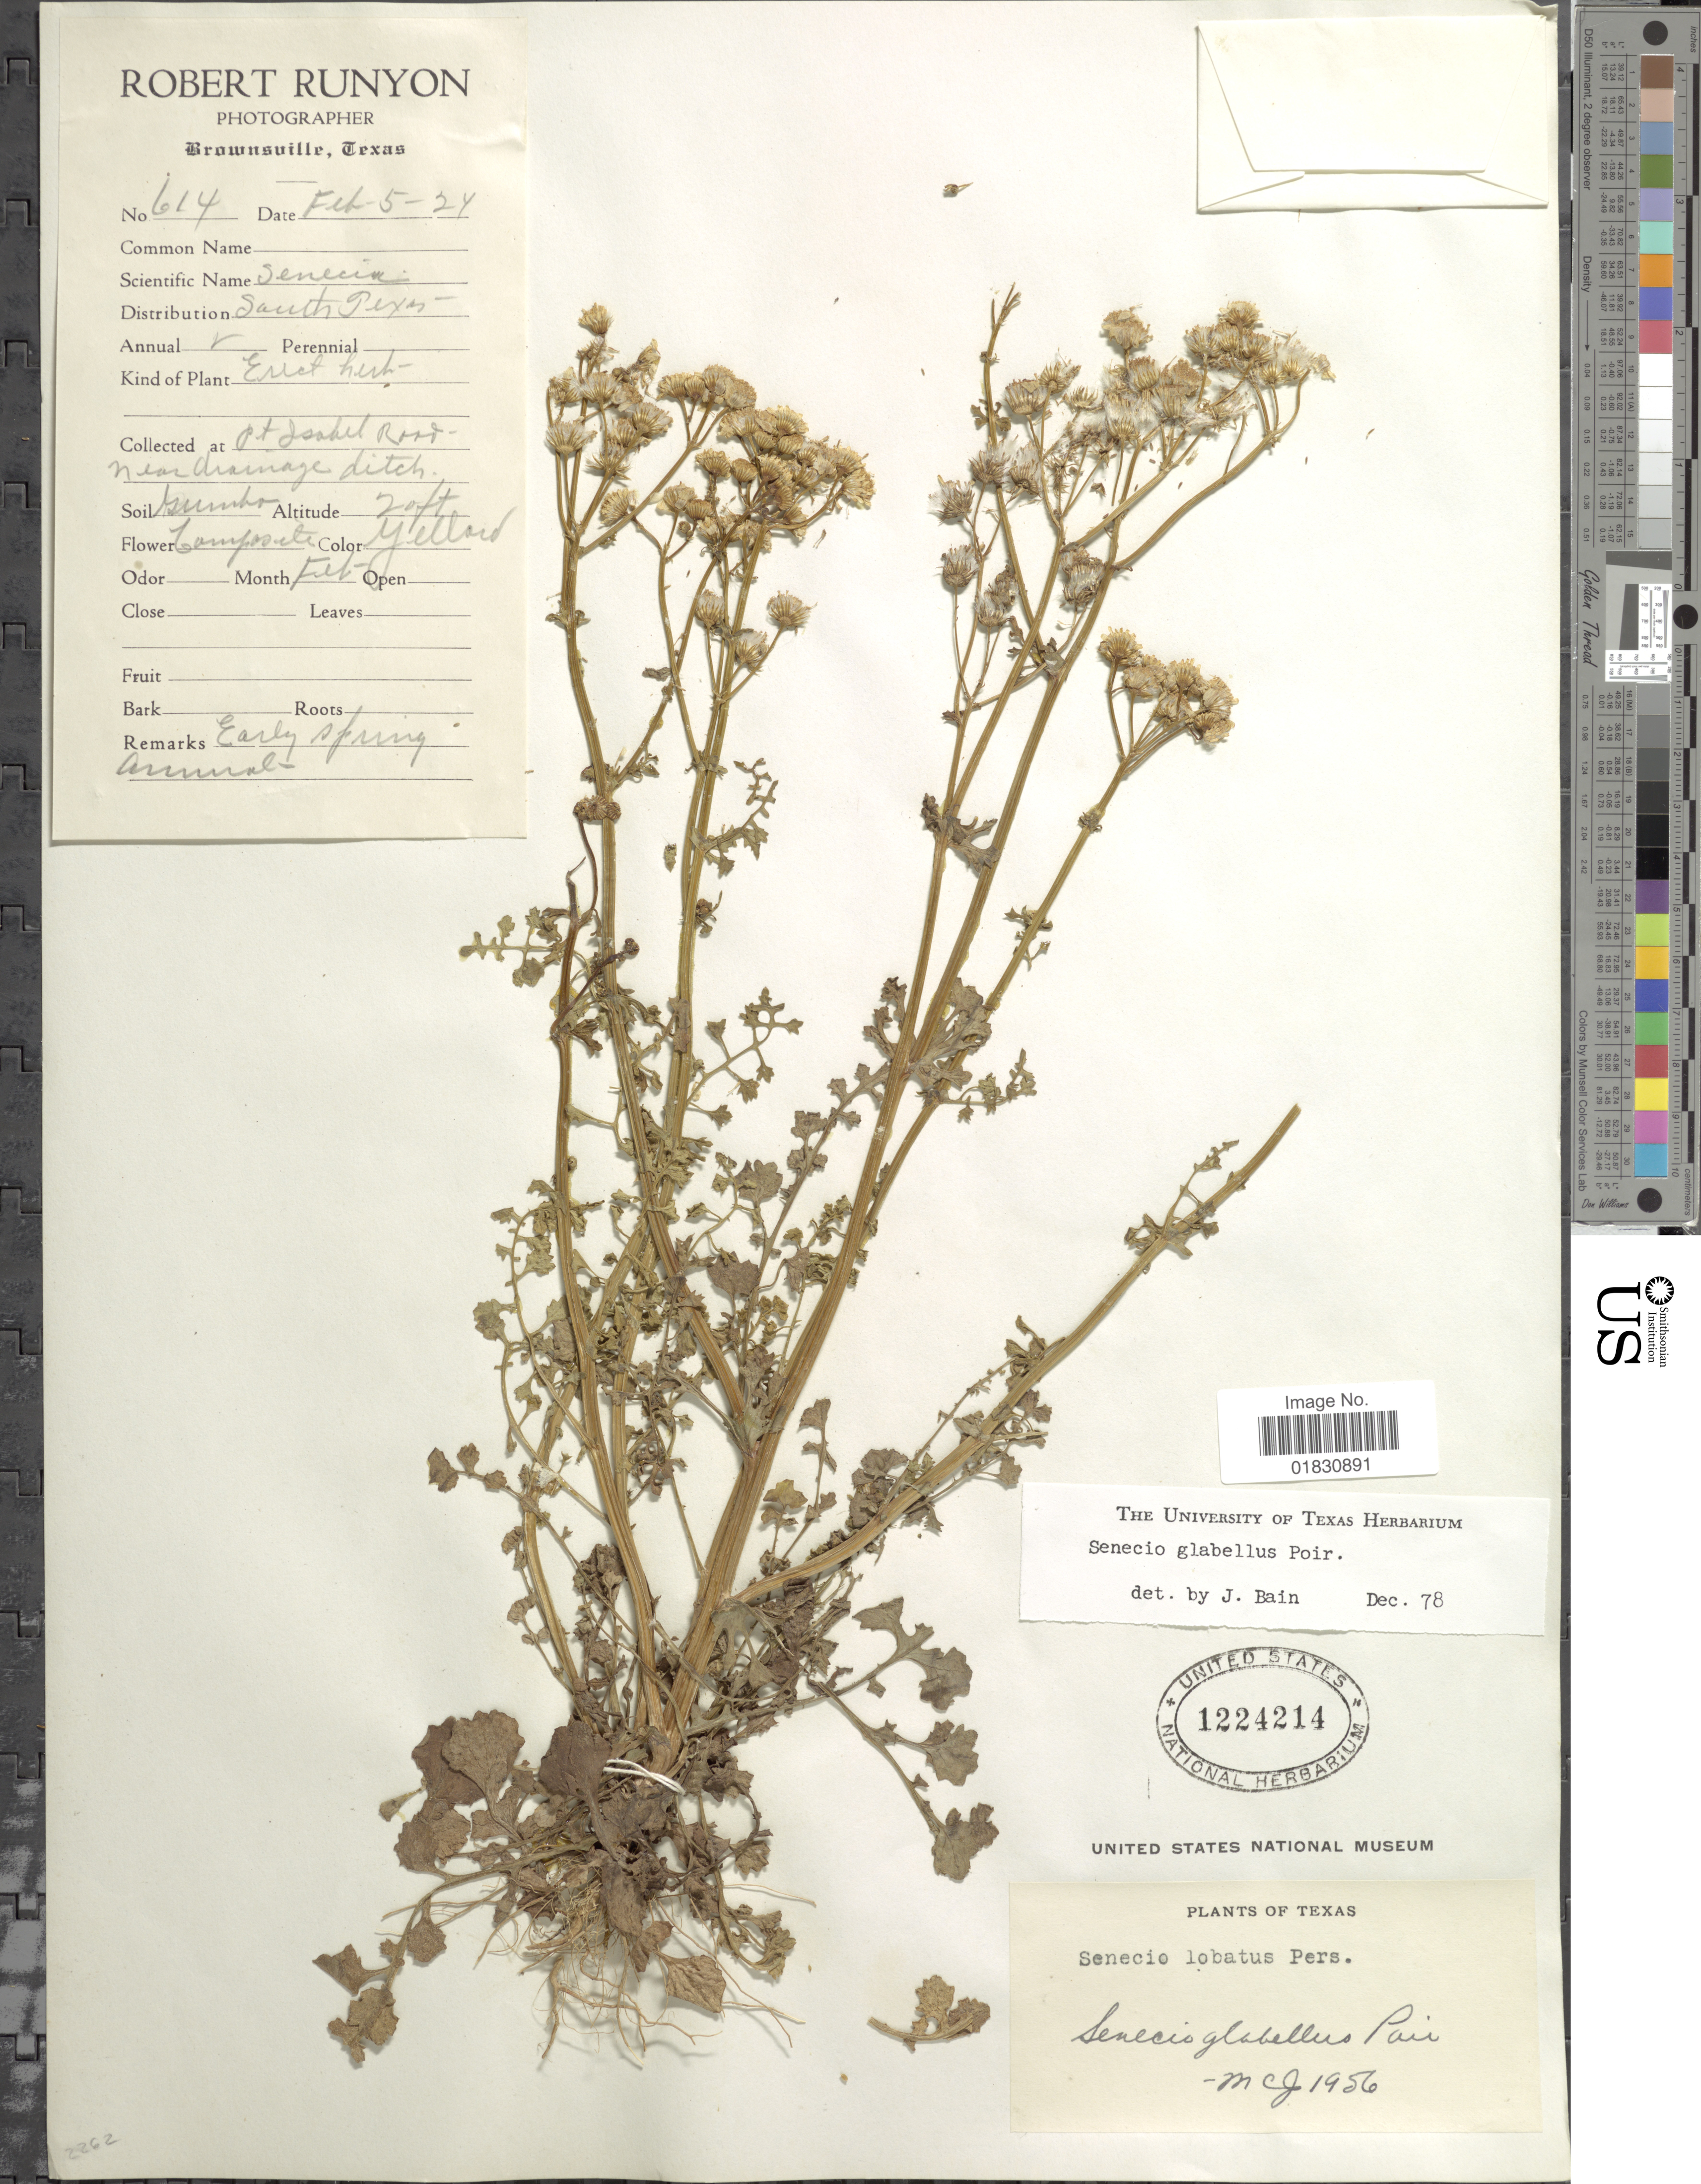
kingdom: Plantae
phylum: Tracheophyta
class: Magnoliopsida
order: Asterales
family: Asteraceae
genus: Packera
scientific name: Packera glabella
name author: (Poir.) C. Jeffrey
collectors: R. Runyon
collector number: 614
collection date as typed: Transcribed d/m/y: 5/2/24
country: United States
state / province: Texas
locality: Pt. Isabel Road near drainage ditch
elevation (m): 6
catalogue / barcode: US 1224214